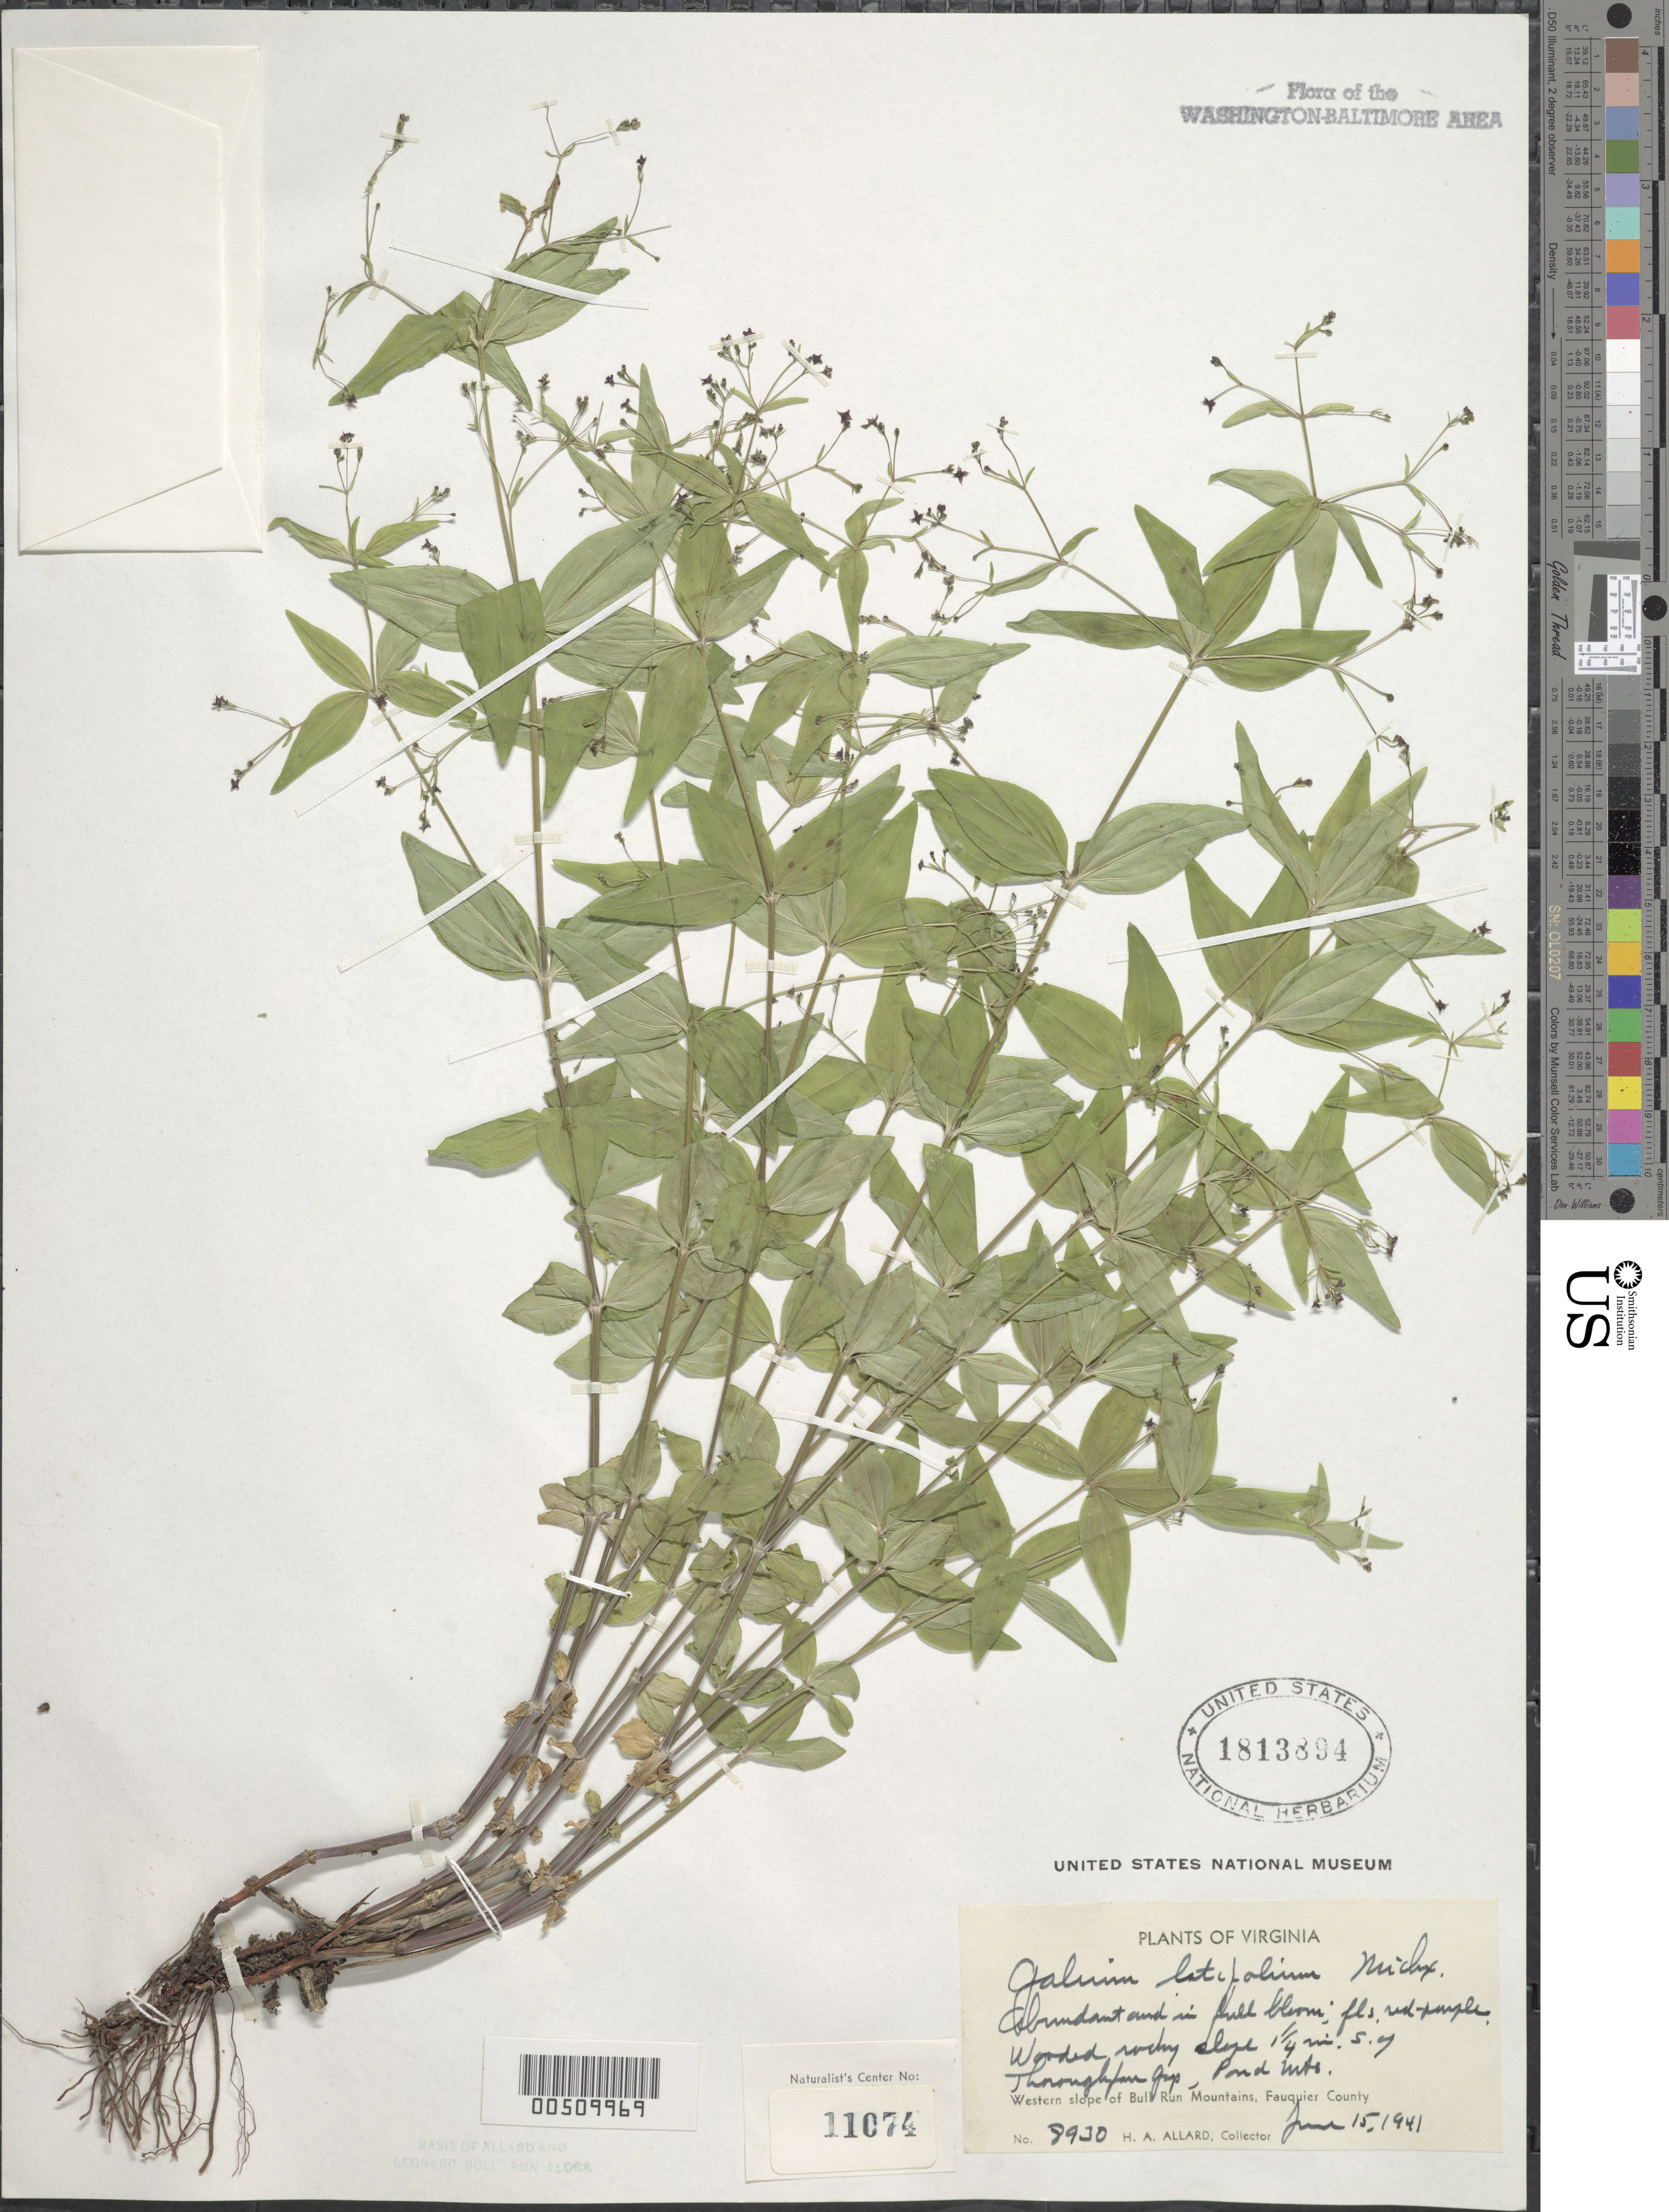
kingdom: Plantae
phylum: Tracheophyta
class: Magnoliopsida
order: Gentianales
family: Rubiaceae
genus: Galium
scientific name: Galium latifolium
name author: Michx.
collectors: H. A. Allard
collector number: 8930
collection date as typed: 15 Jun 1941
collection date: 1941-06-15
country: United States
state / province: Virginia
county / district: Fauquier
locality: Bull Run Mts., 1.25 Mi S of Thoroughfare Gap, Pond Mts. Bull Run Mts.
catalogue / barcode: US 1813894